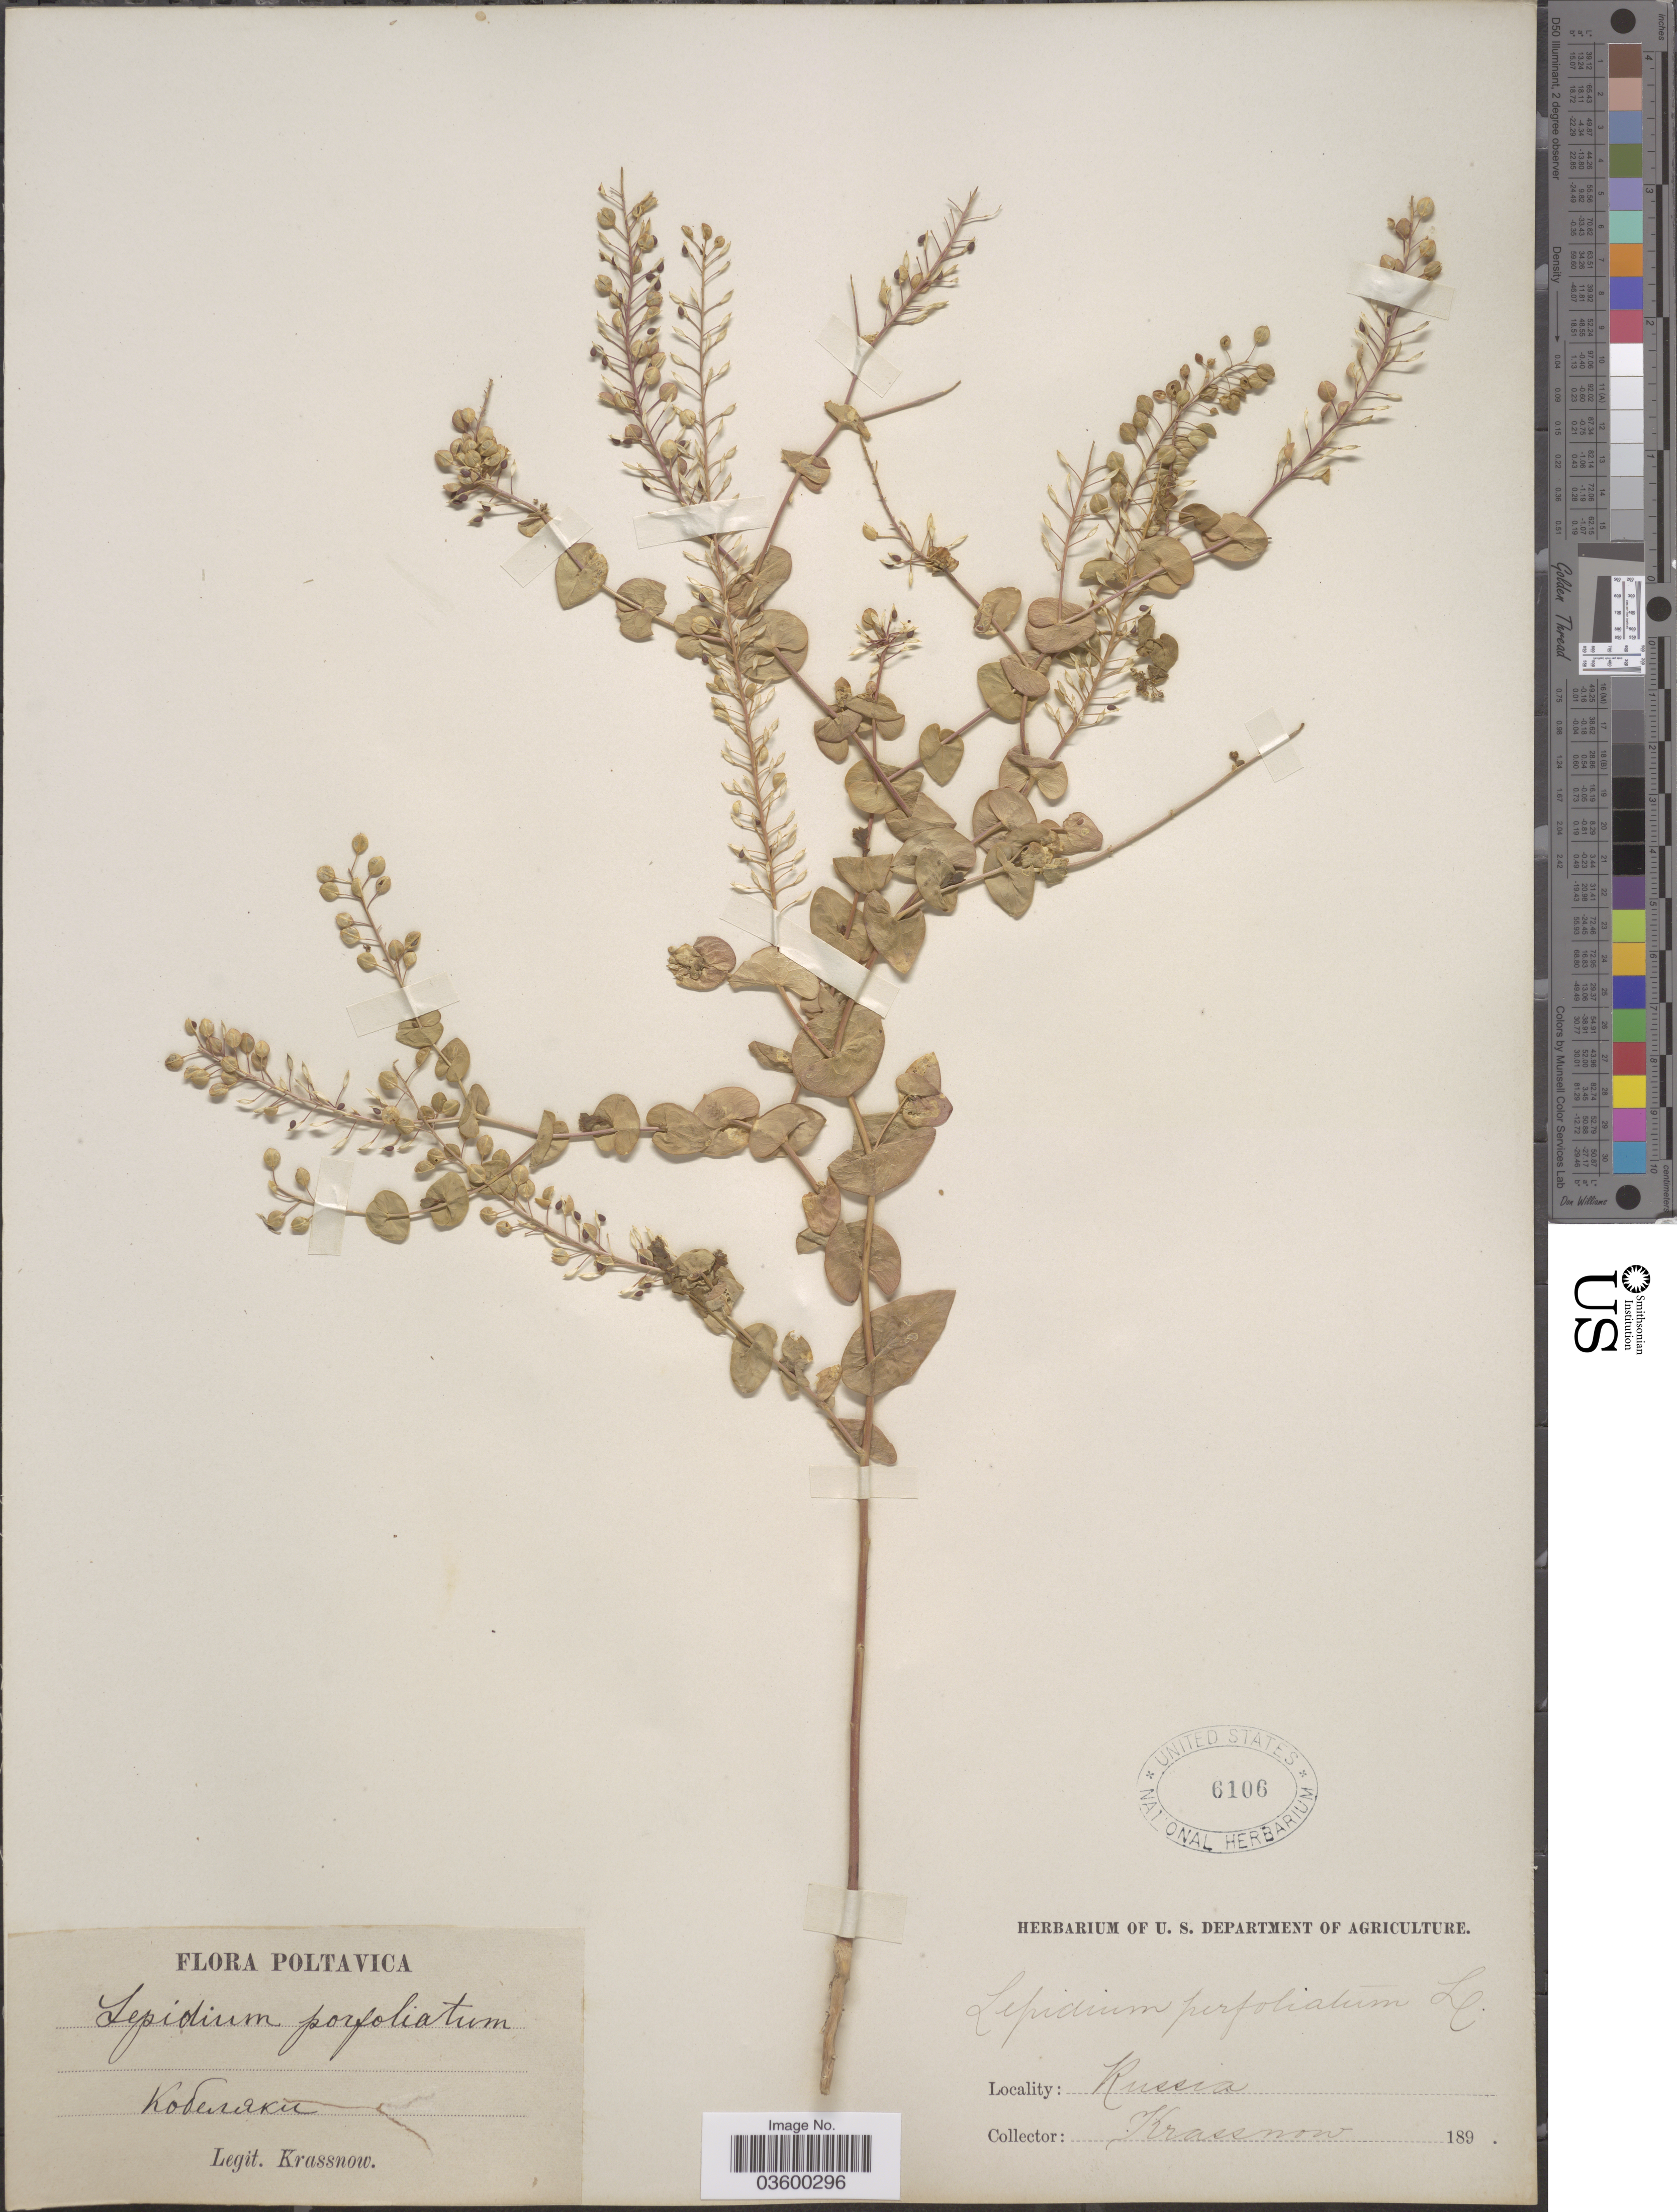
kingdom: Plantae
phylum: Tracheophyta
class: Magnoliopsida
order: Brassicales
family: Brassicaceae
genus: Lepidium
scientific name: Lepidium perfoliatum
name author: L.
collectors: -. Krassnow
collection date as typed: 189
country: Ukraine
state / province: Poltava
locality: Poltavica. Kobelyaky.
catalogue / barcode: US 6106